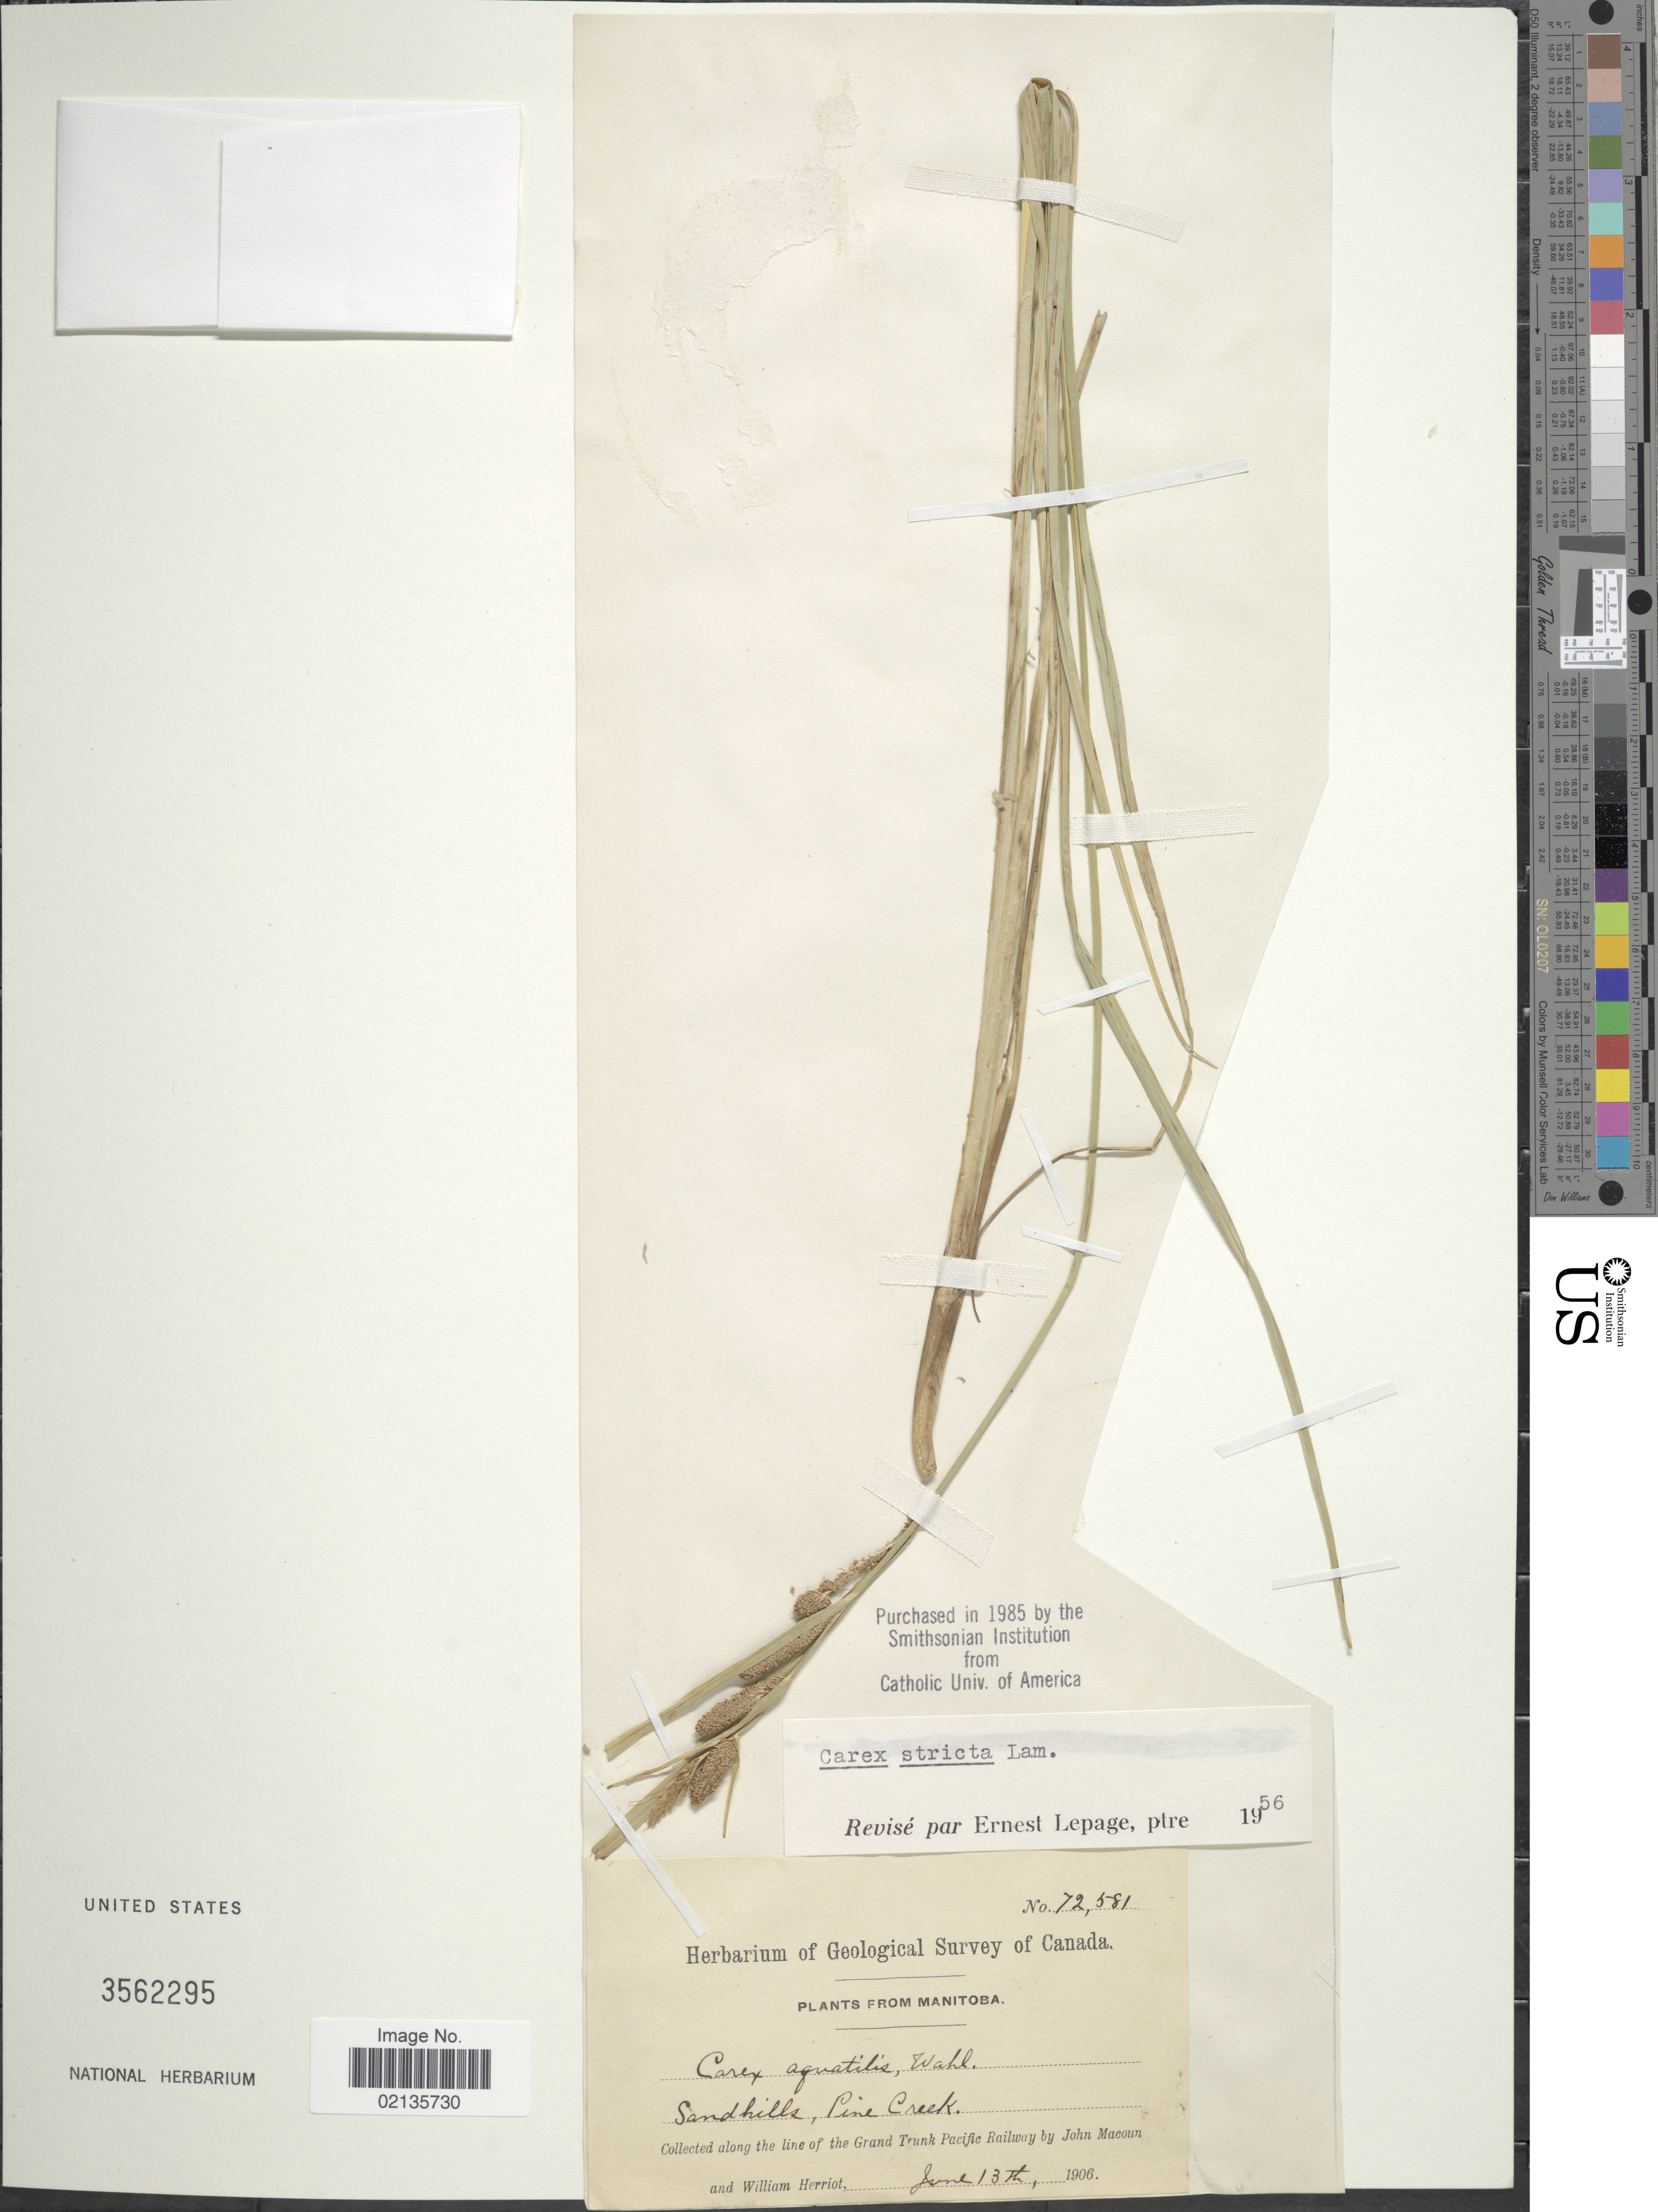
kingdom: Plantae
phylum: Tracheophyta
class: Liliopsida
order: Poales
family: Cyperaceae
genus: Carex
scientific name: Carex stricta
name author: Lam.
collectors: W. Herriot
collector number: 72581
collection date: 1906-06-13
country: Canada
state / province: Manitoba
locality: Sand hills, Pine Creek, along the line of the Grand Trunk Pacific Railway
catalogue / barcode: US 3562295